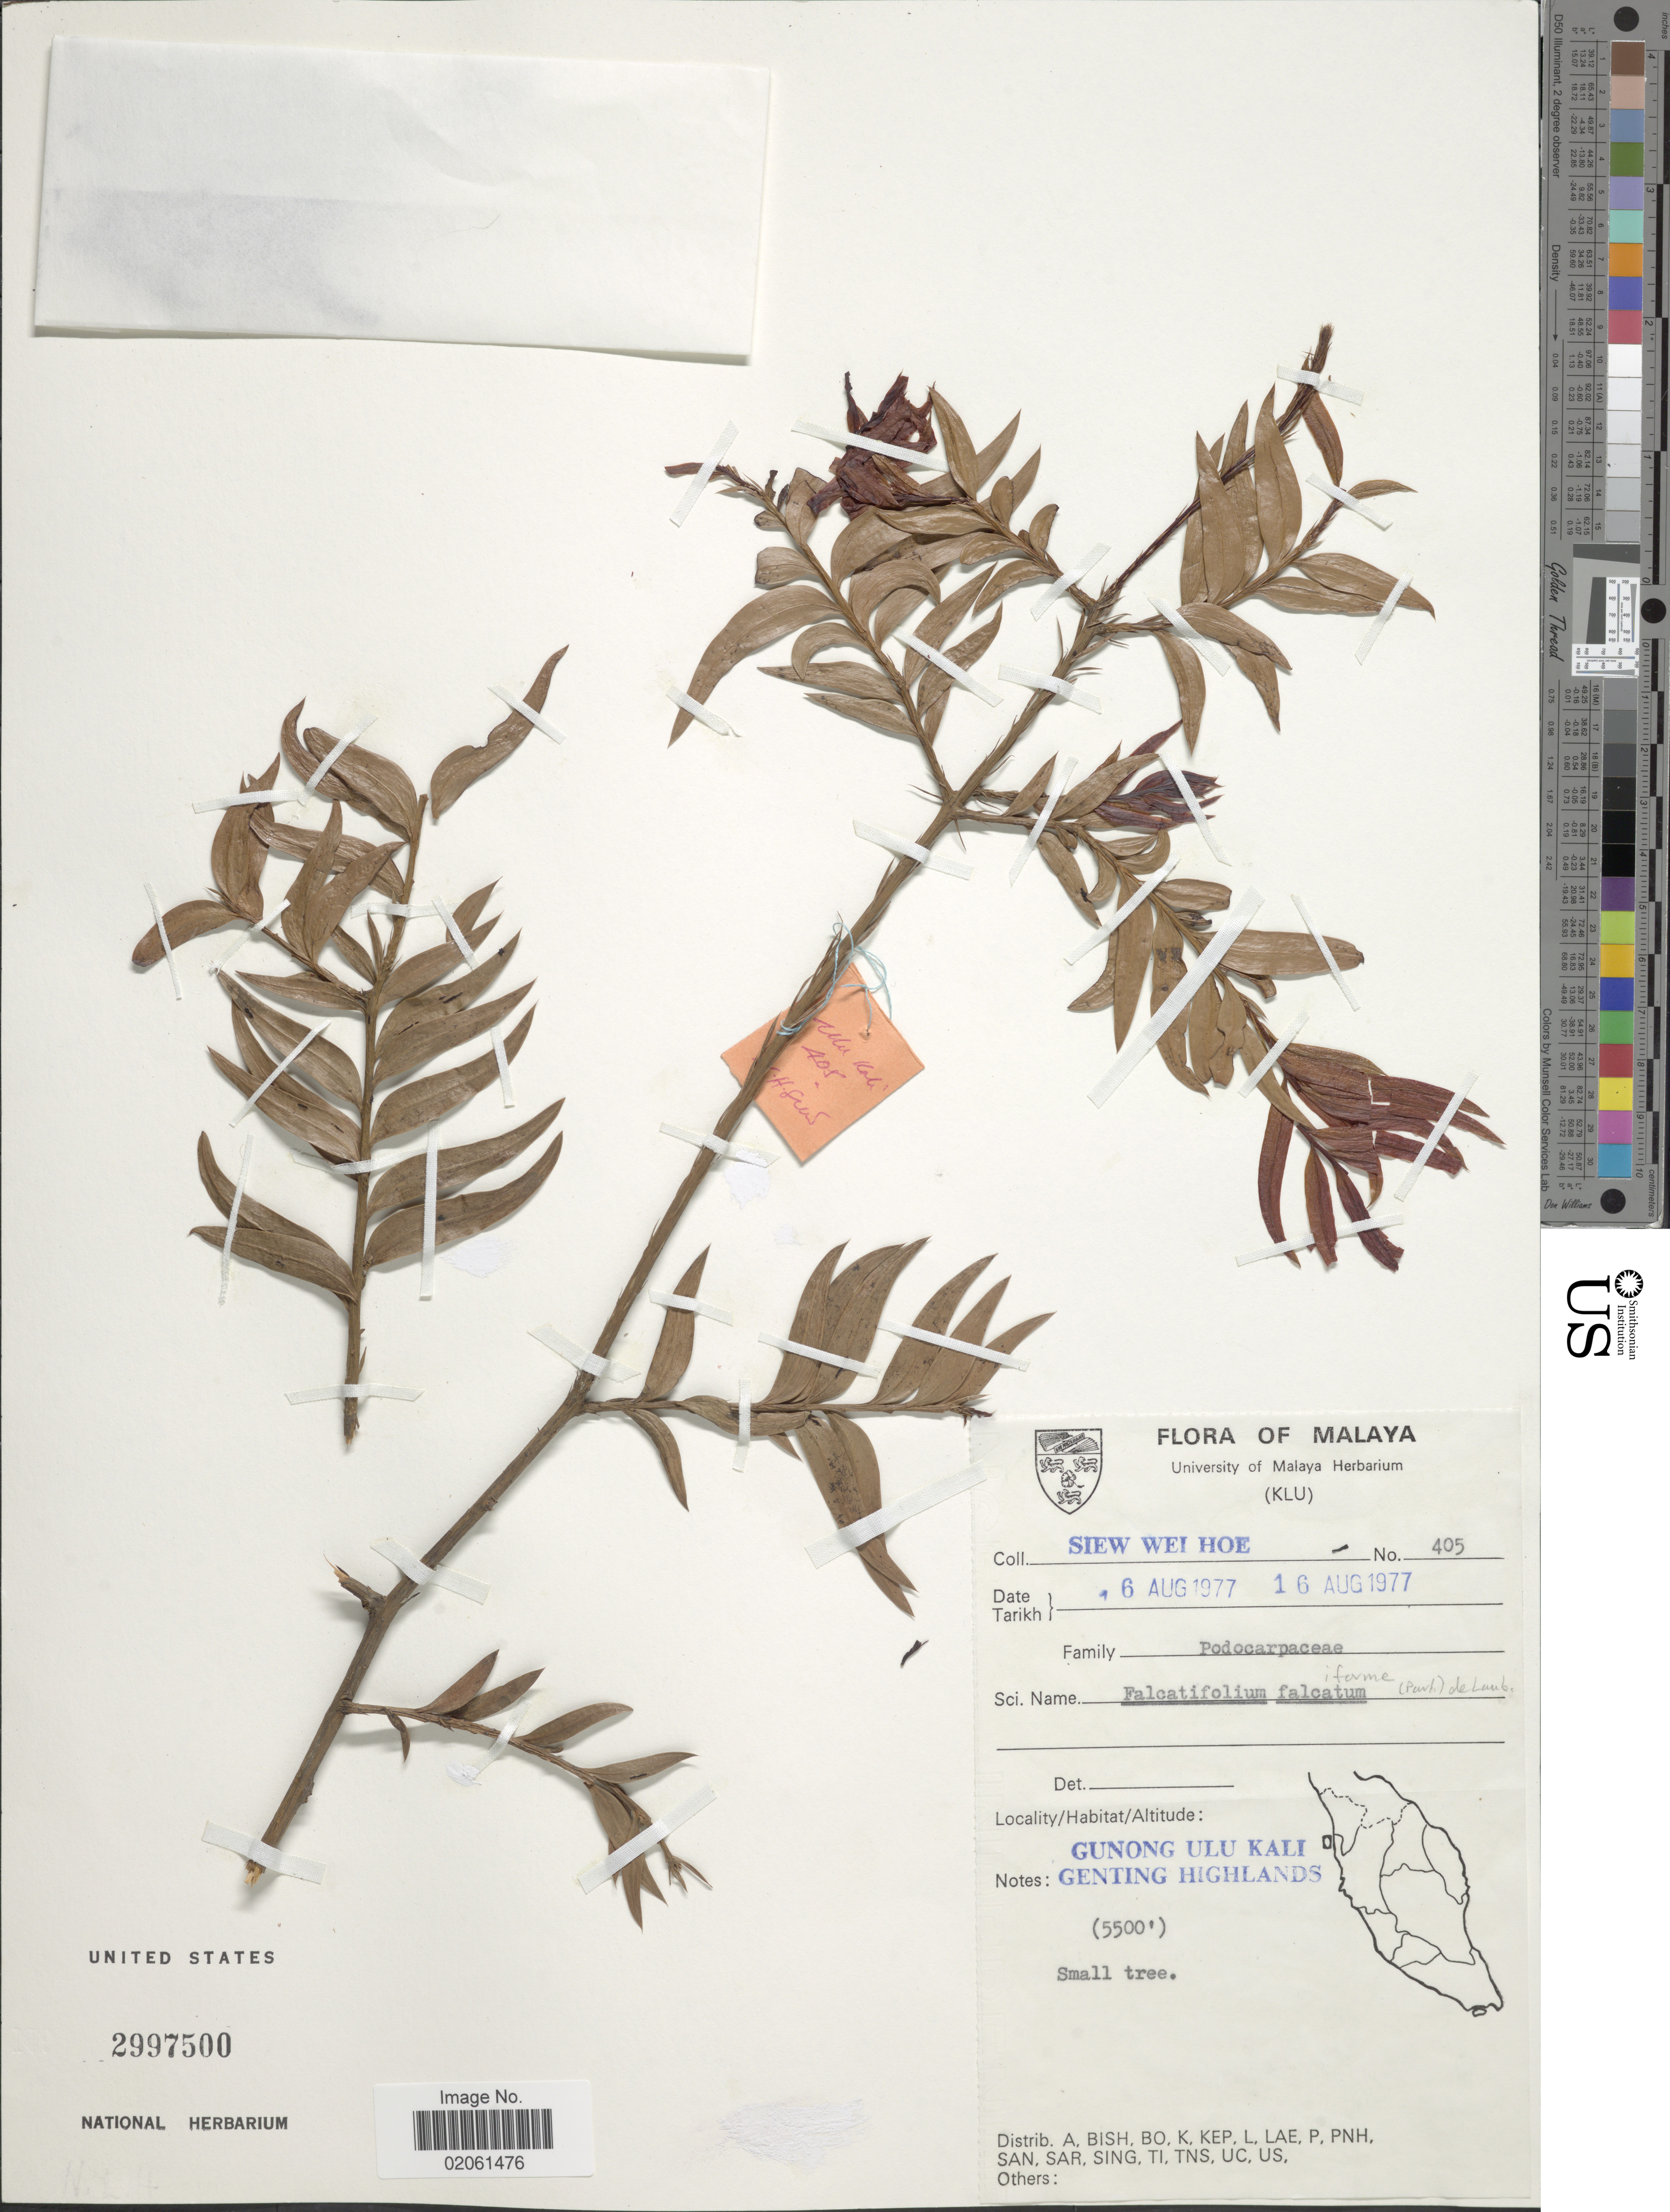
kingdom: Plantae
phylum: Tracheophyta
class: Pinopsida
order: Pinales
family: Podocarpaceae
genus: Falcatifolium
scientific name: Falcatifolium sp.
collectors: W. H. Siew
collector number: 405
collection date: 1977-08-06/1977-08-16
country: Malaysia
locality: Malaya. Gunong Ulu Kali. Genting Highlands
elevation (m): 1676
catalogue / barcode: US 2997500